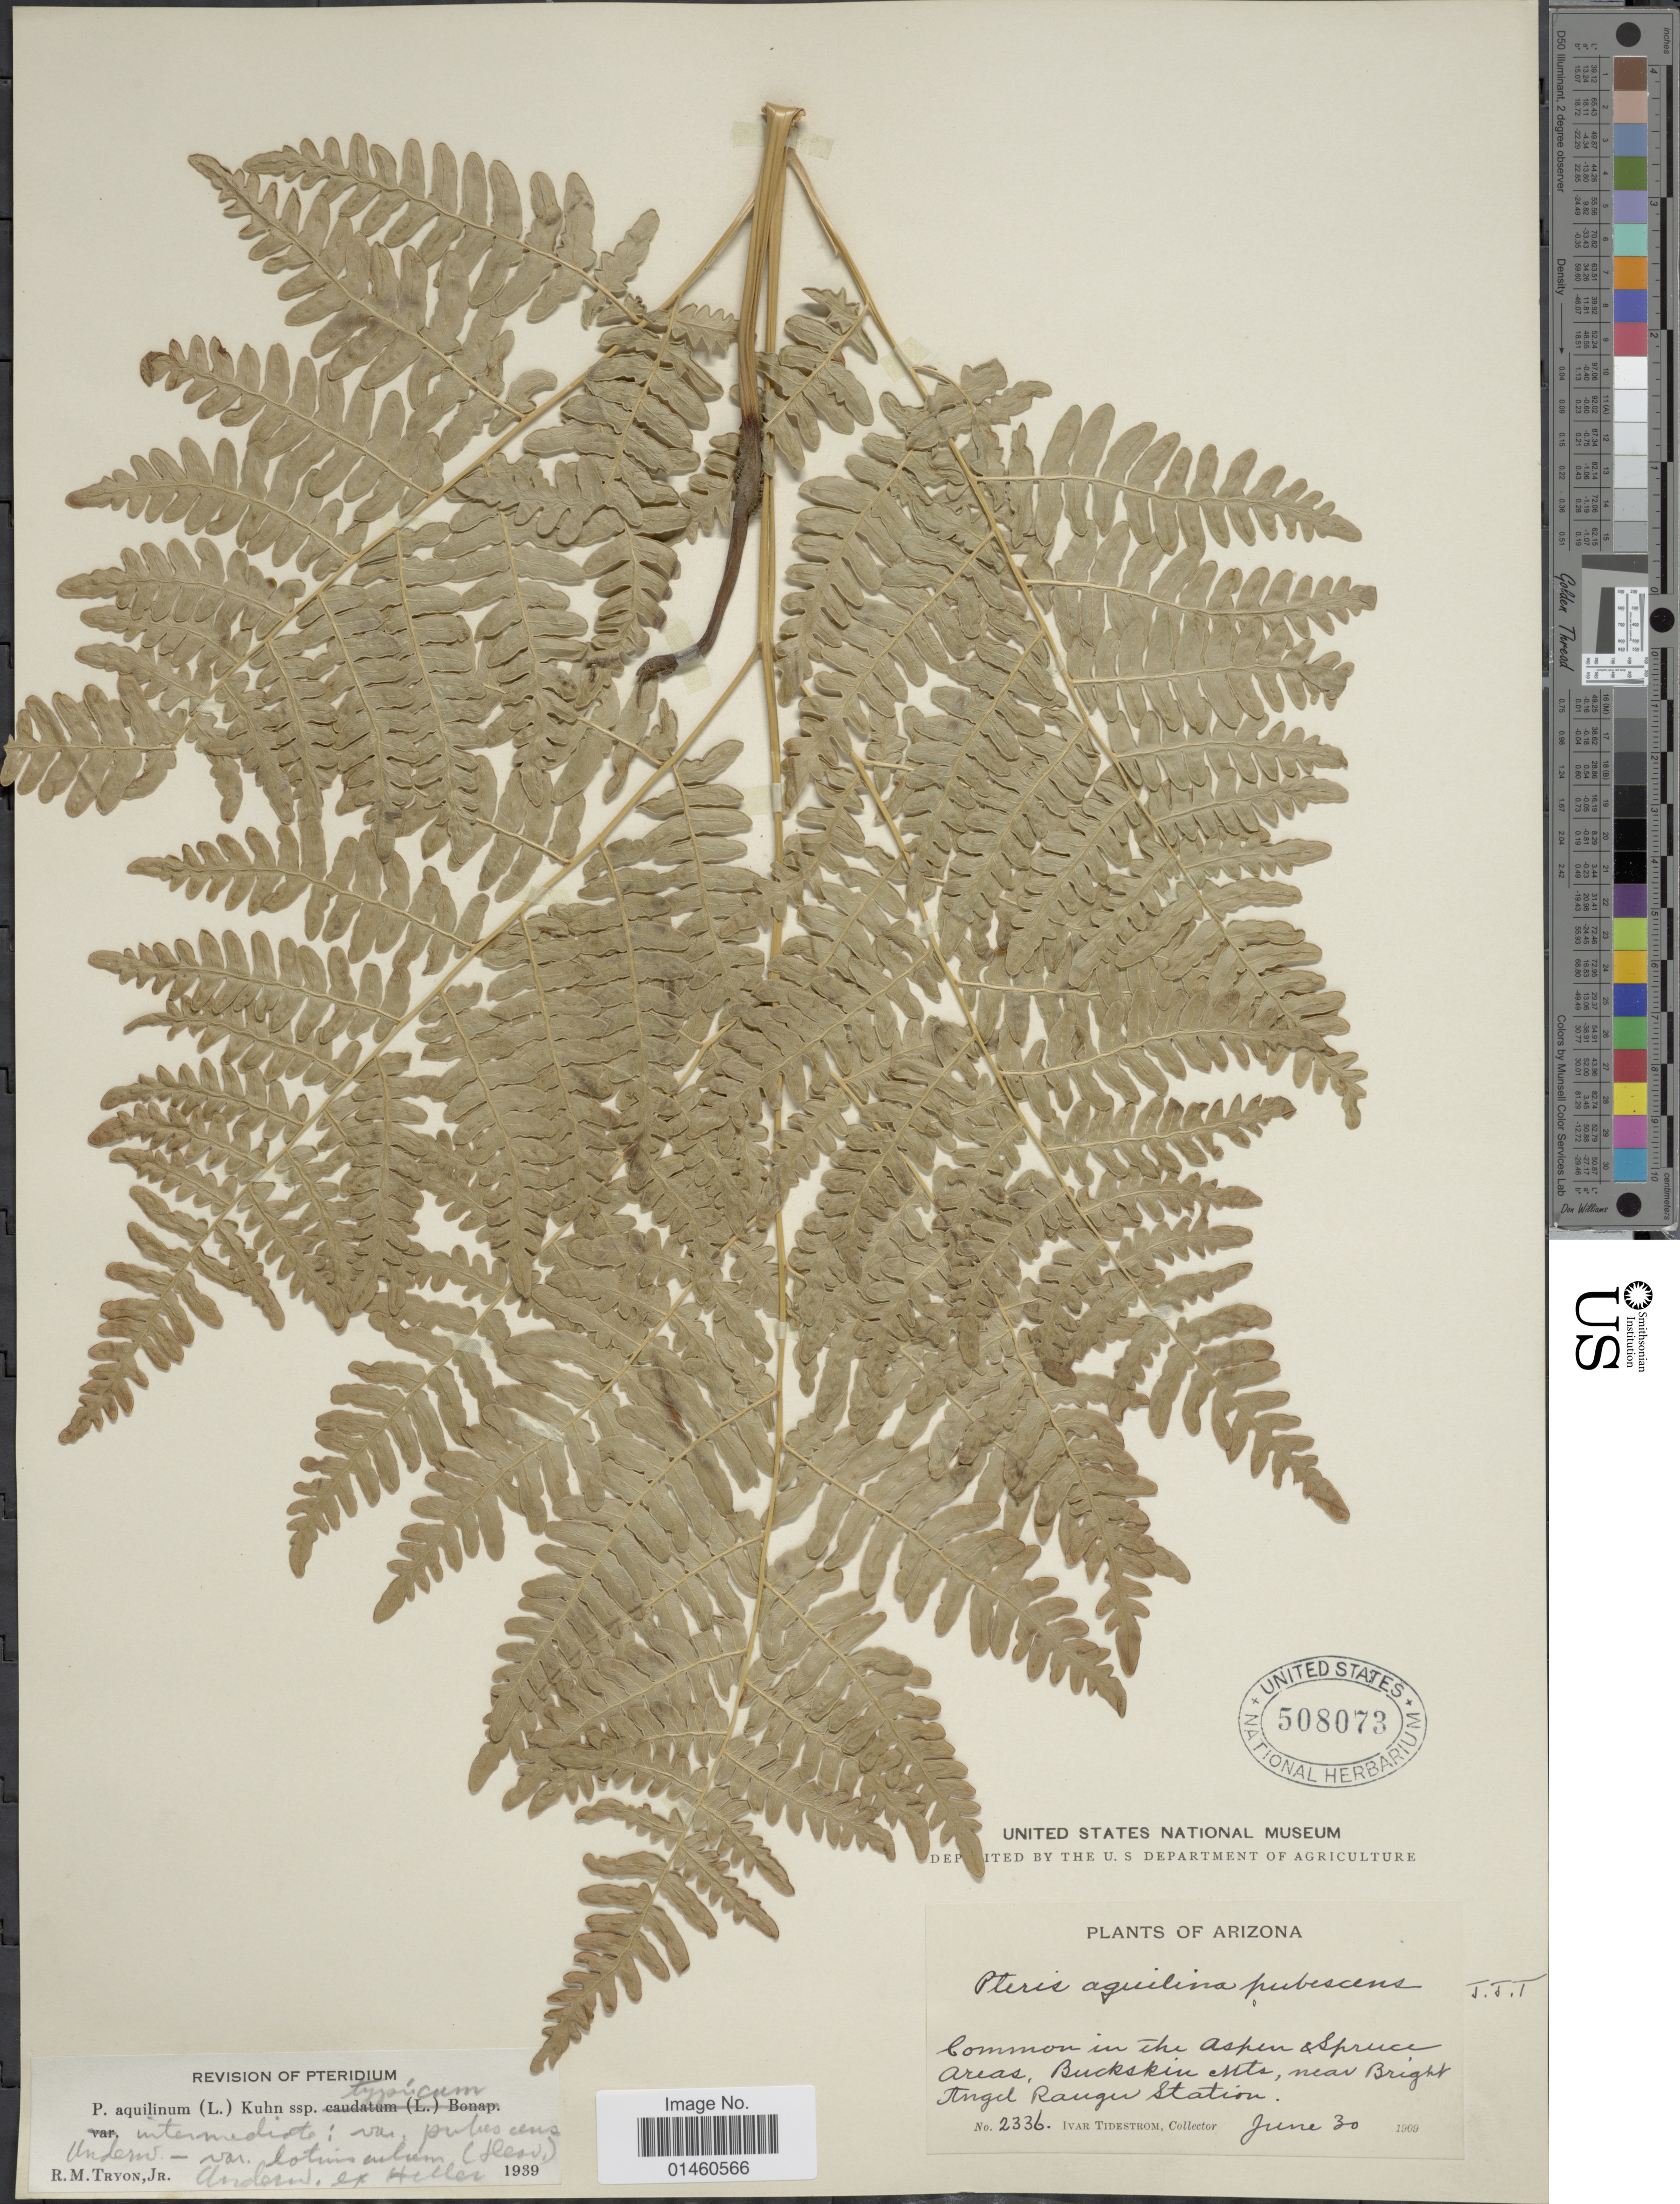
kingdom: Plantae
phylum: Tracheophyta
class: Polypodiopsida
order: Polypodiales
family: Dennstaedtiaceae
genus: Pteridium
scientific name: Pteridium pubescens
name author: (Underw.) Christenh.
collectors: I. F. Tidestrom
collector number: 2336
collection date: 1909-06-30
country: United States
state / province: Arizona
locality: Common in the Aspen Spruce areas, Buckskin Mts, near Bright Angel Ranger Station.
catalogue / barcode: US 508073